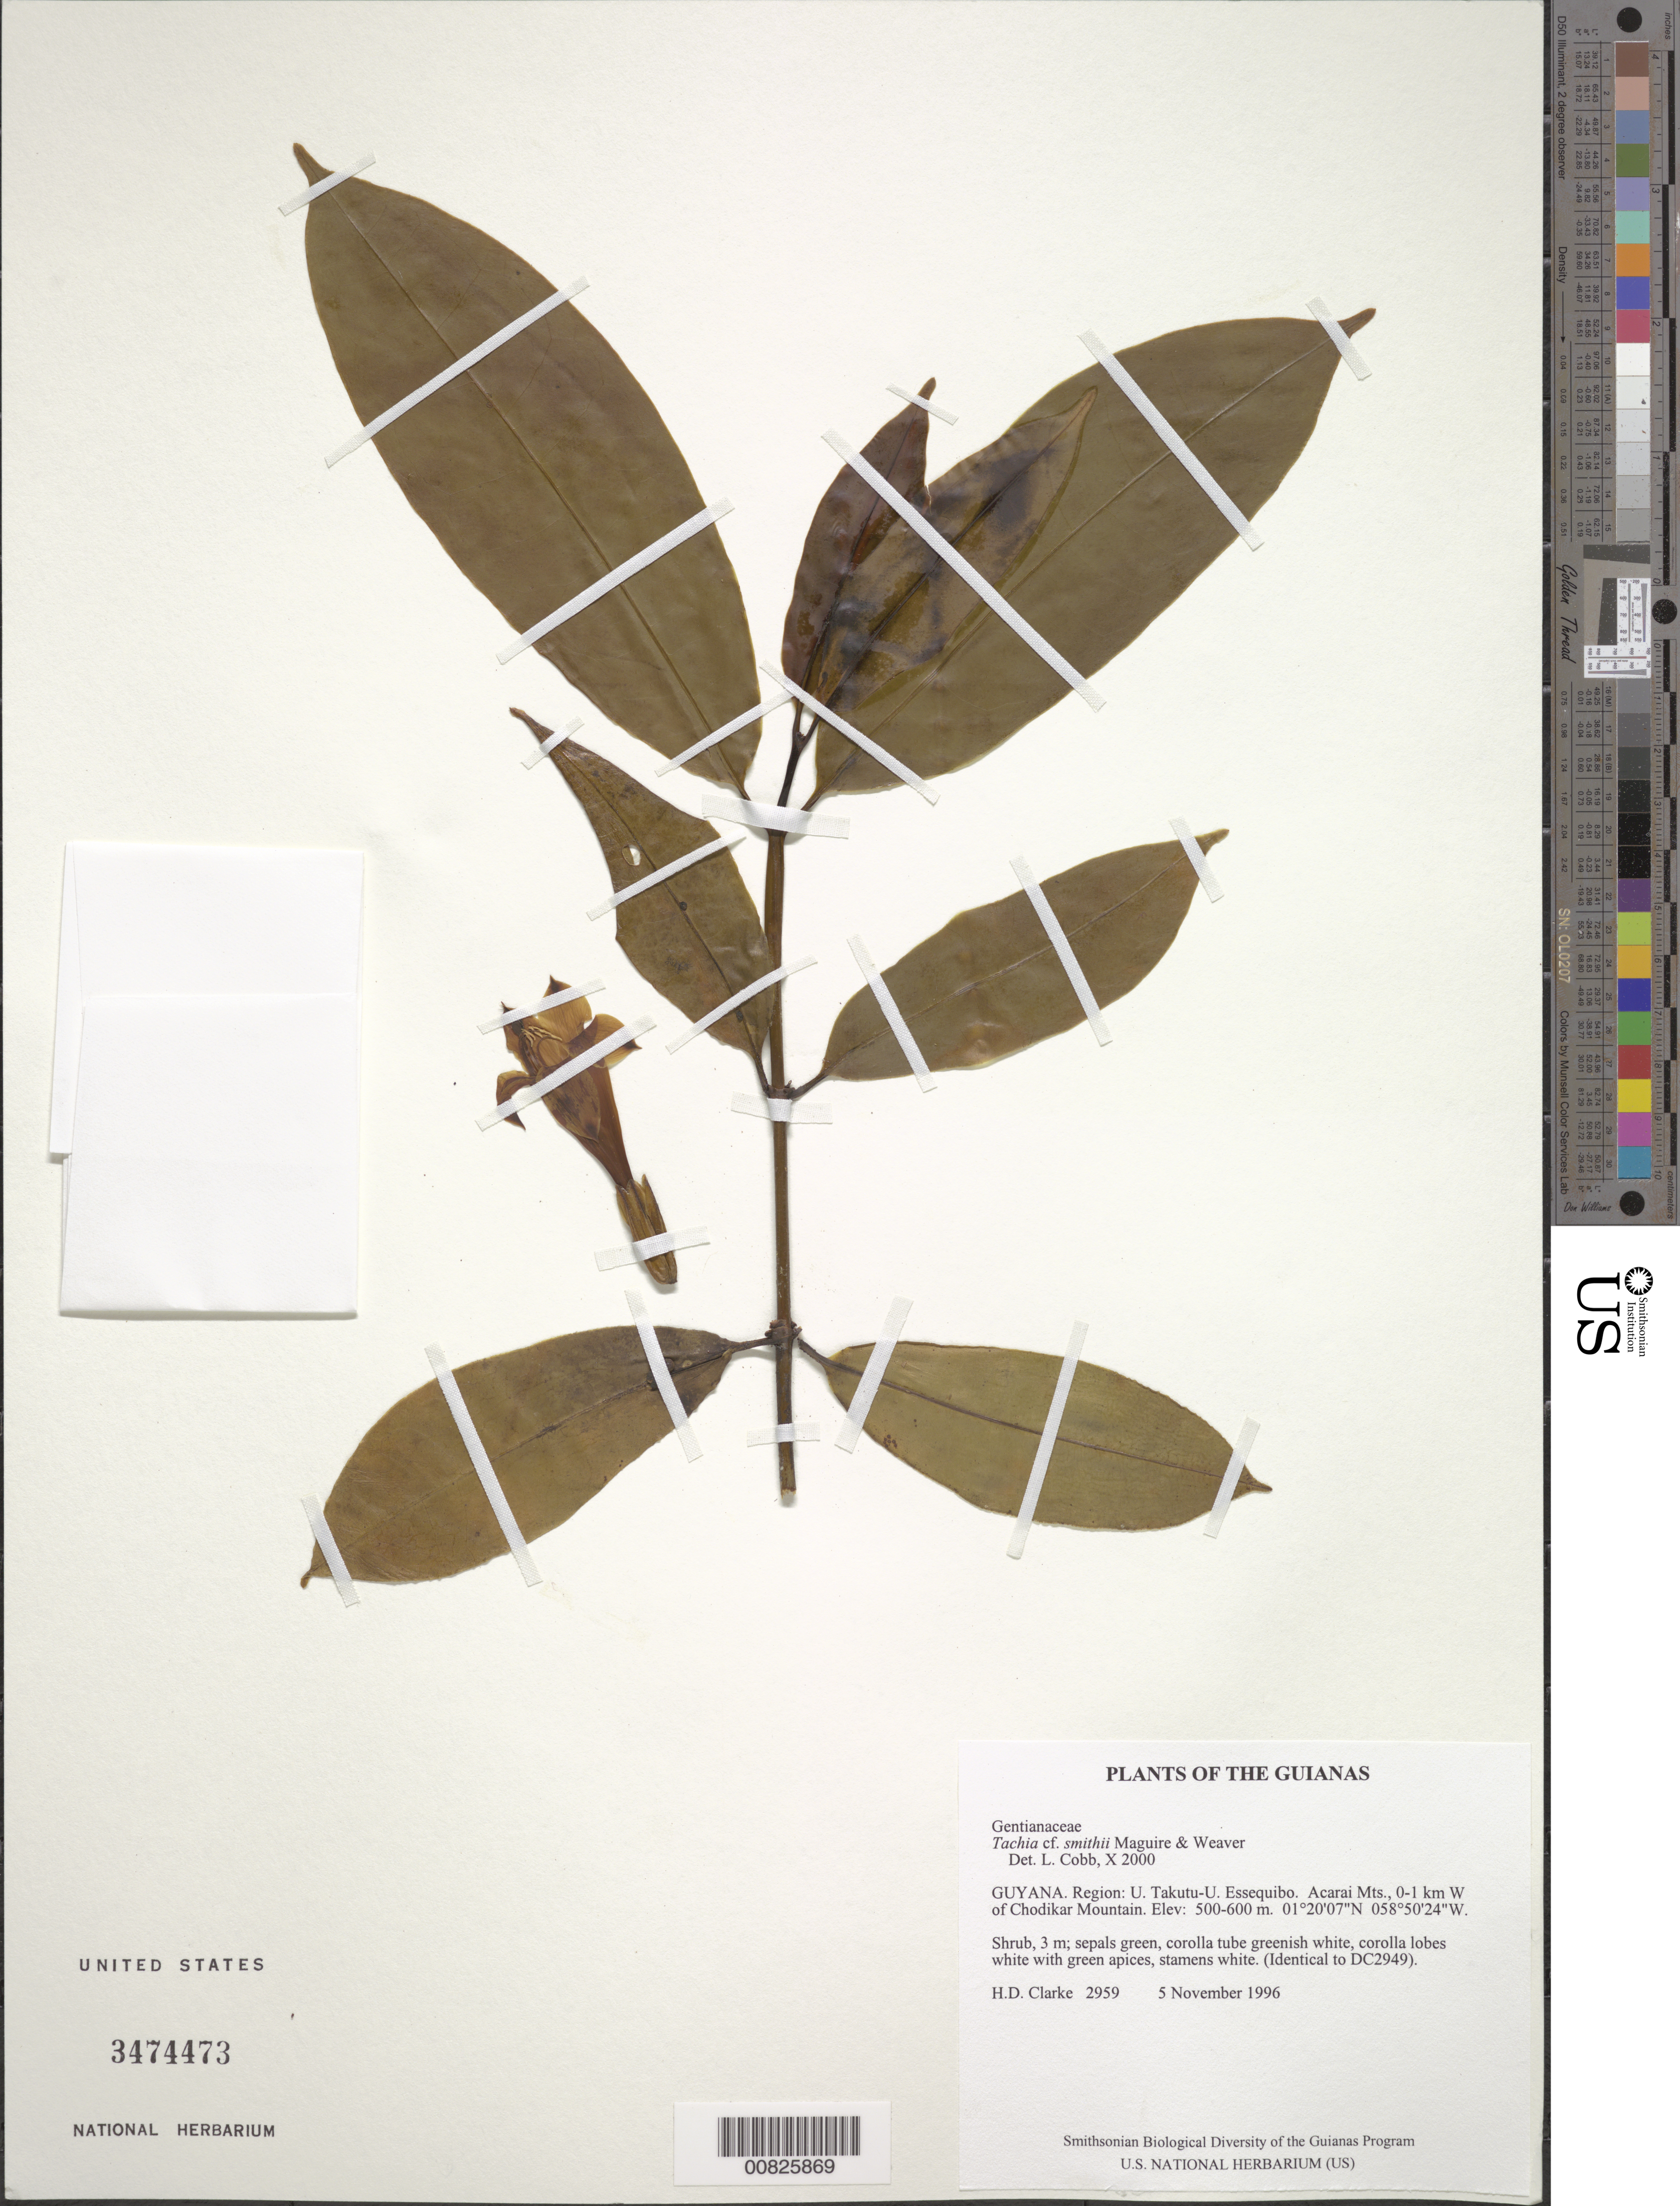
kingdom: Plantae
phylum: Tracheophyta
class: Magnoliopsida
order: Gentianales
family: Gentianaceae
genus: Tachia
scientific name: Tachia smithii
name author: Maguire & Weaver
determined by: Cobb, L.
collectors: H. D. Clarke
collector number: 2959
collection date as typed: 5 November 1996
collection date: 1996-11-05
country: Guyana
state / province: U. Takutu-U. Essequibo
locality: Acarai Mts., 0-1 km W of Chodikar Mountain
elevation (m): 500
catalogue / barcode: US 3474473